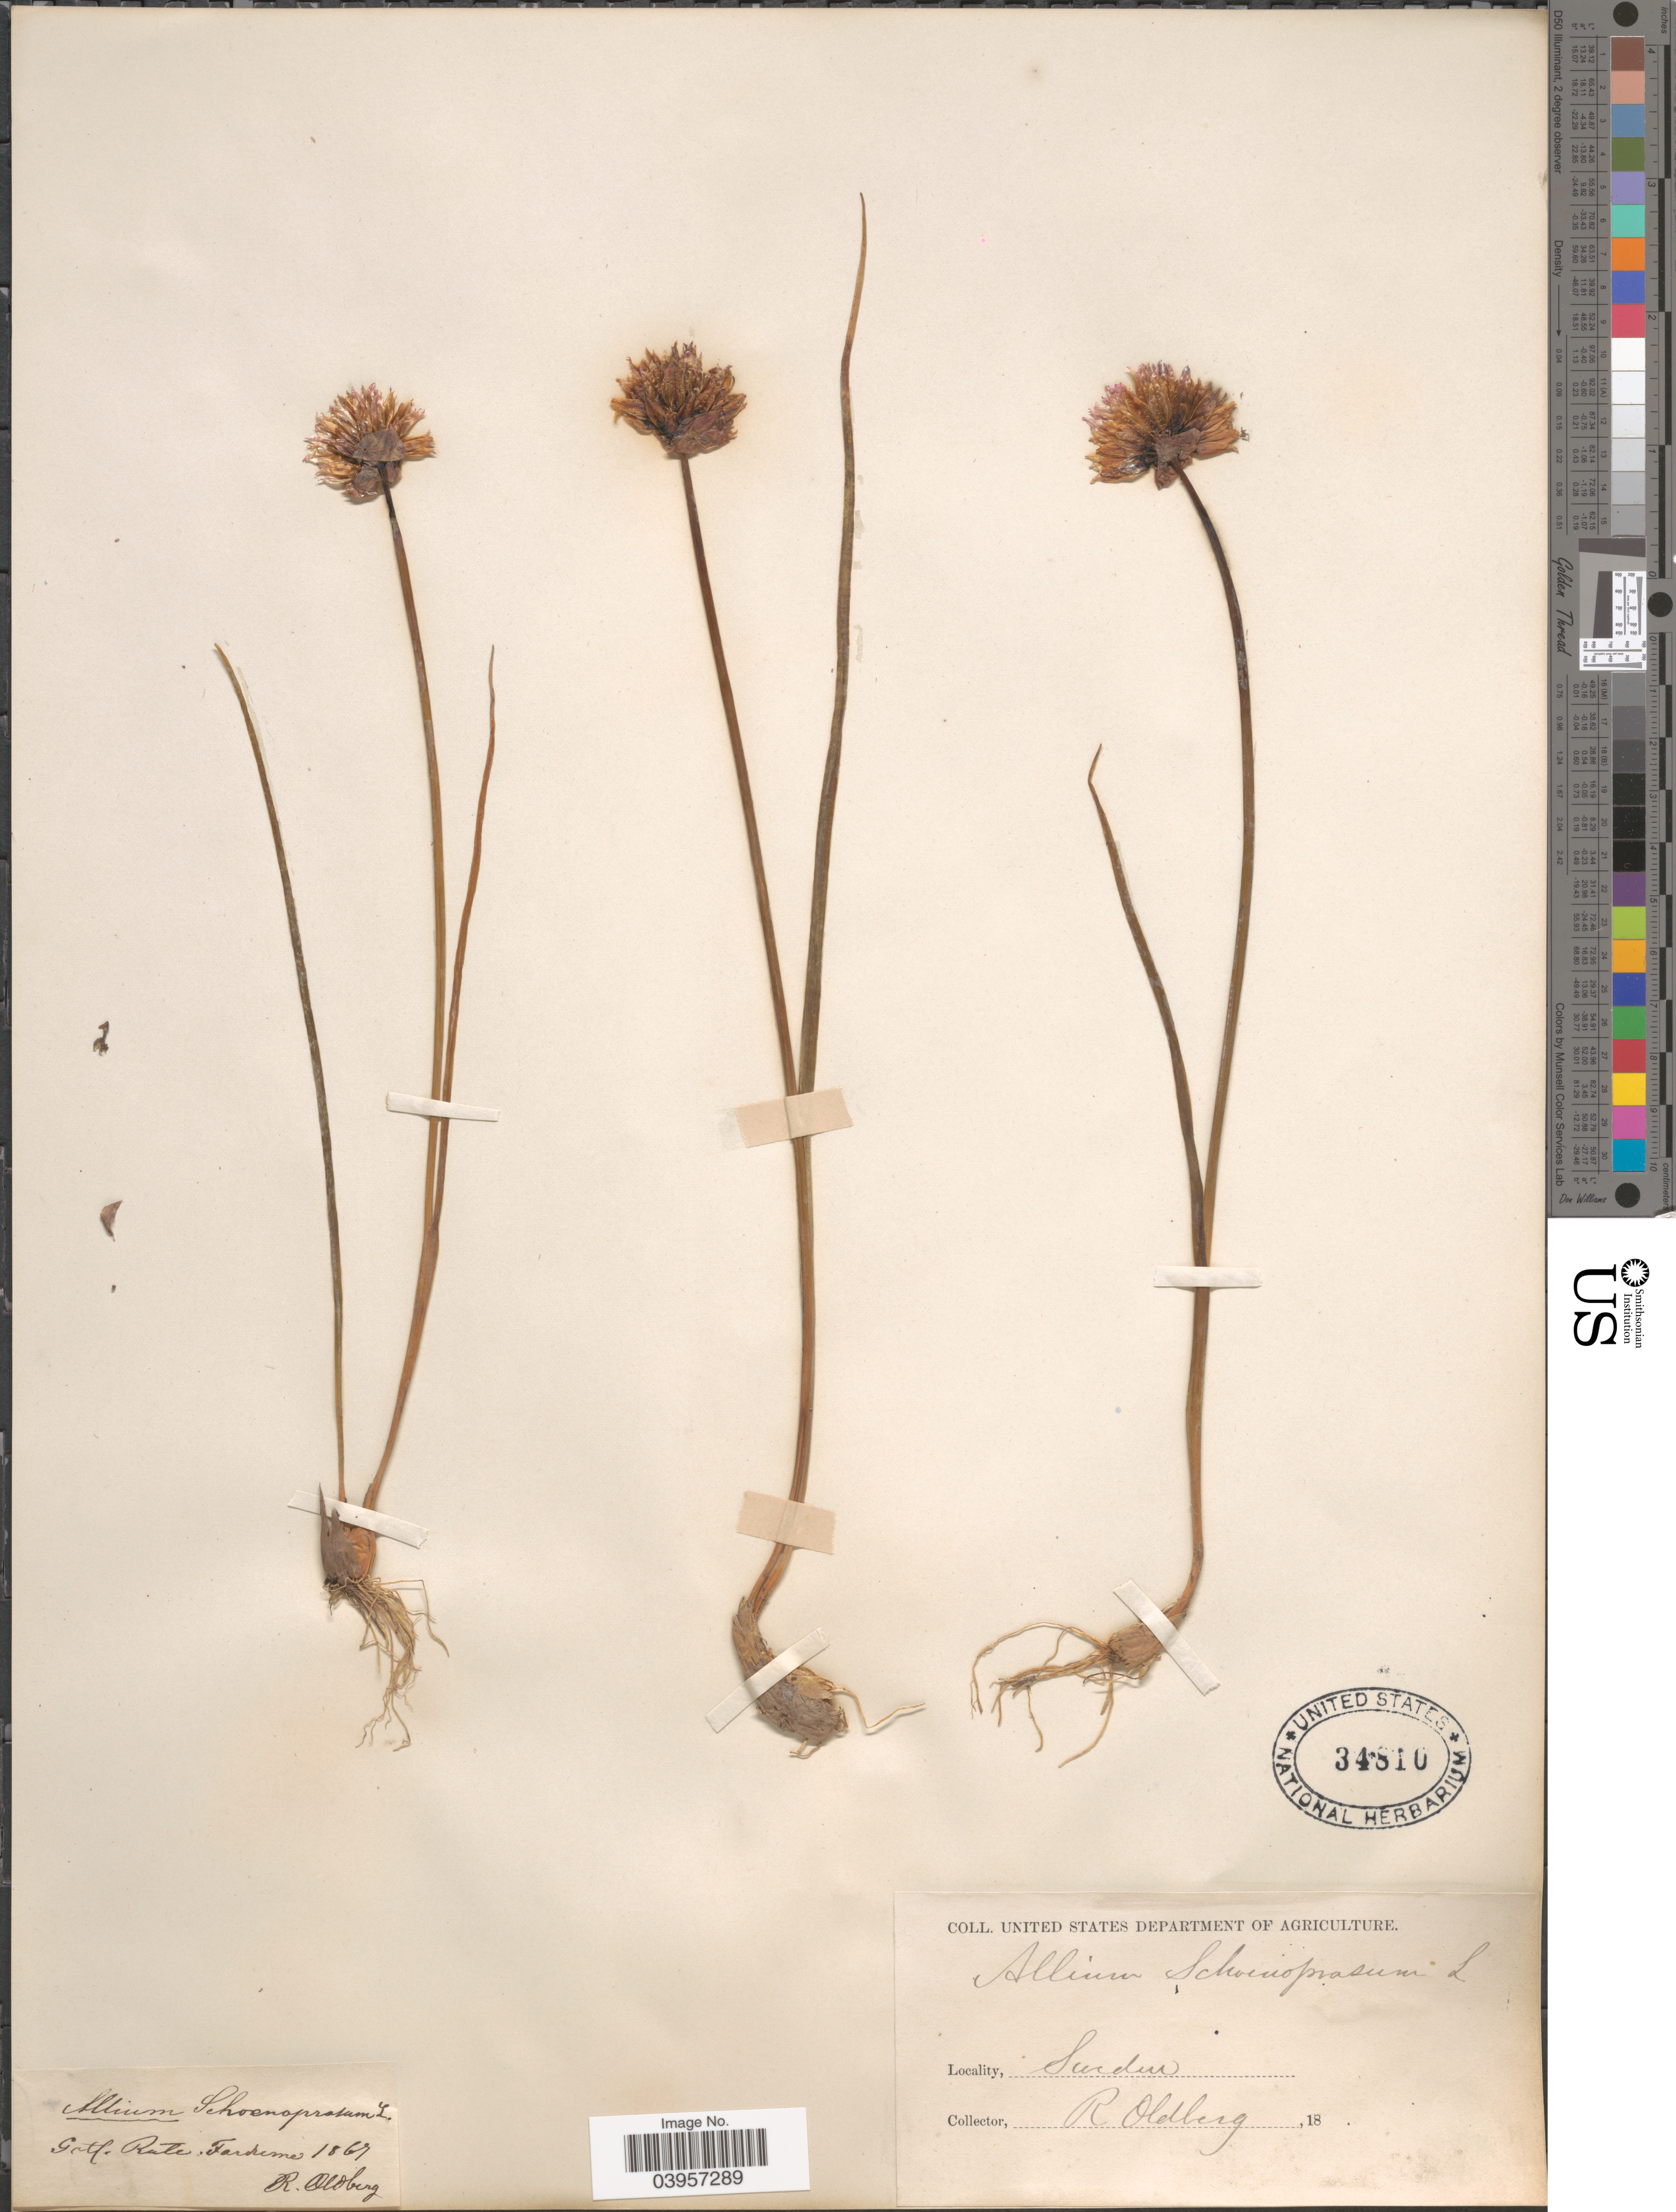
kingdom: Plantae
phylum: Tracheophyta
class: Liliopsida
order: Asparagales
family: Amaryllidaceae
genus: Allium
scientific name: Allium schoenoprasum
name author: L.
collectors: R. Oldberg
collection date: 1867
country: Sweden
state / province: Gotland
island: Gotland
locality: Gotl. Rute. Fardeme.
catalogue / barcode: US 34810